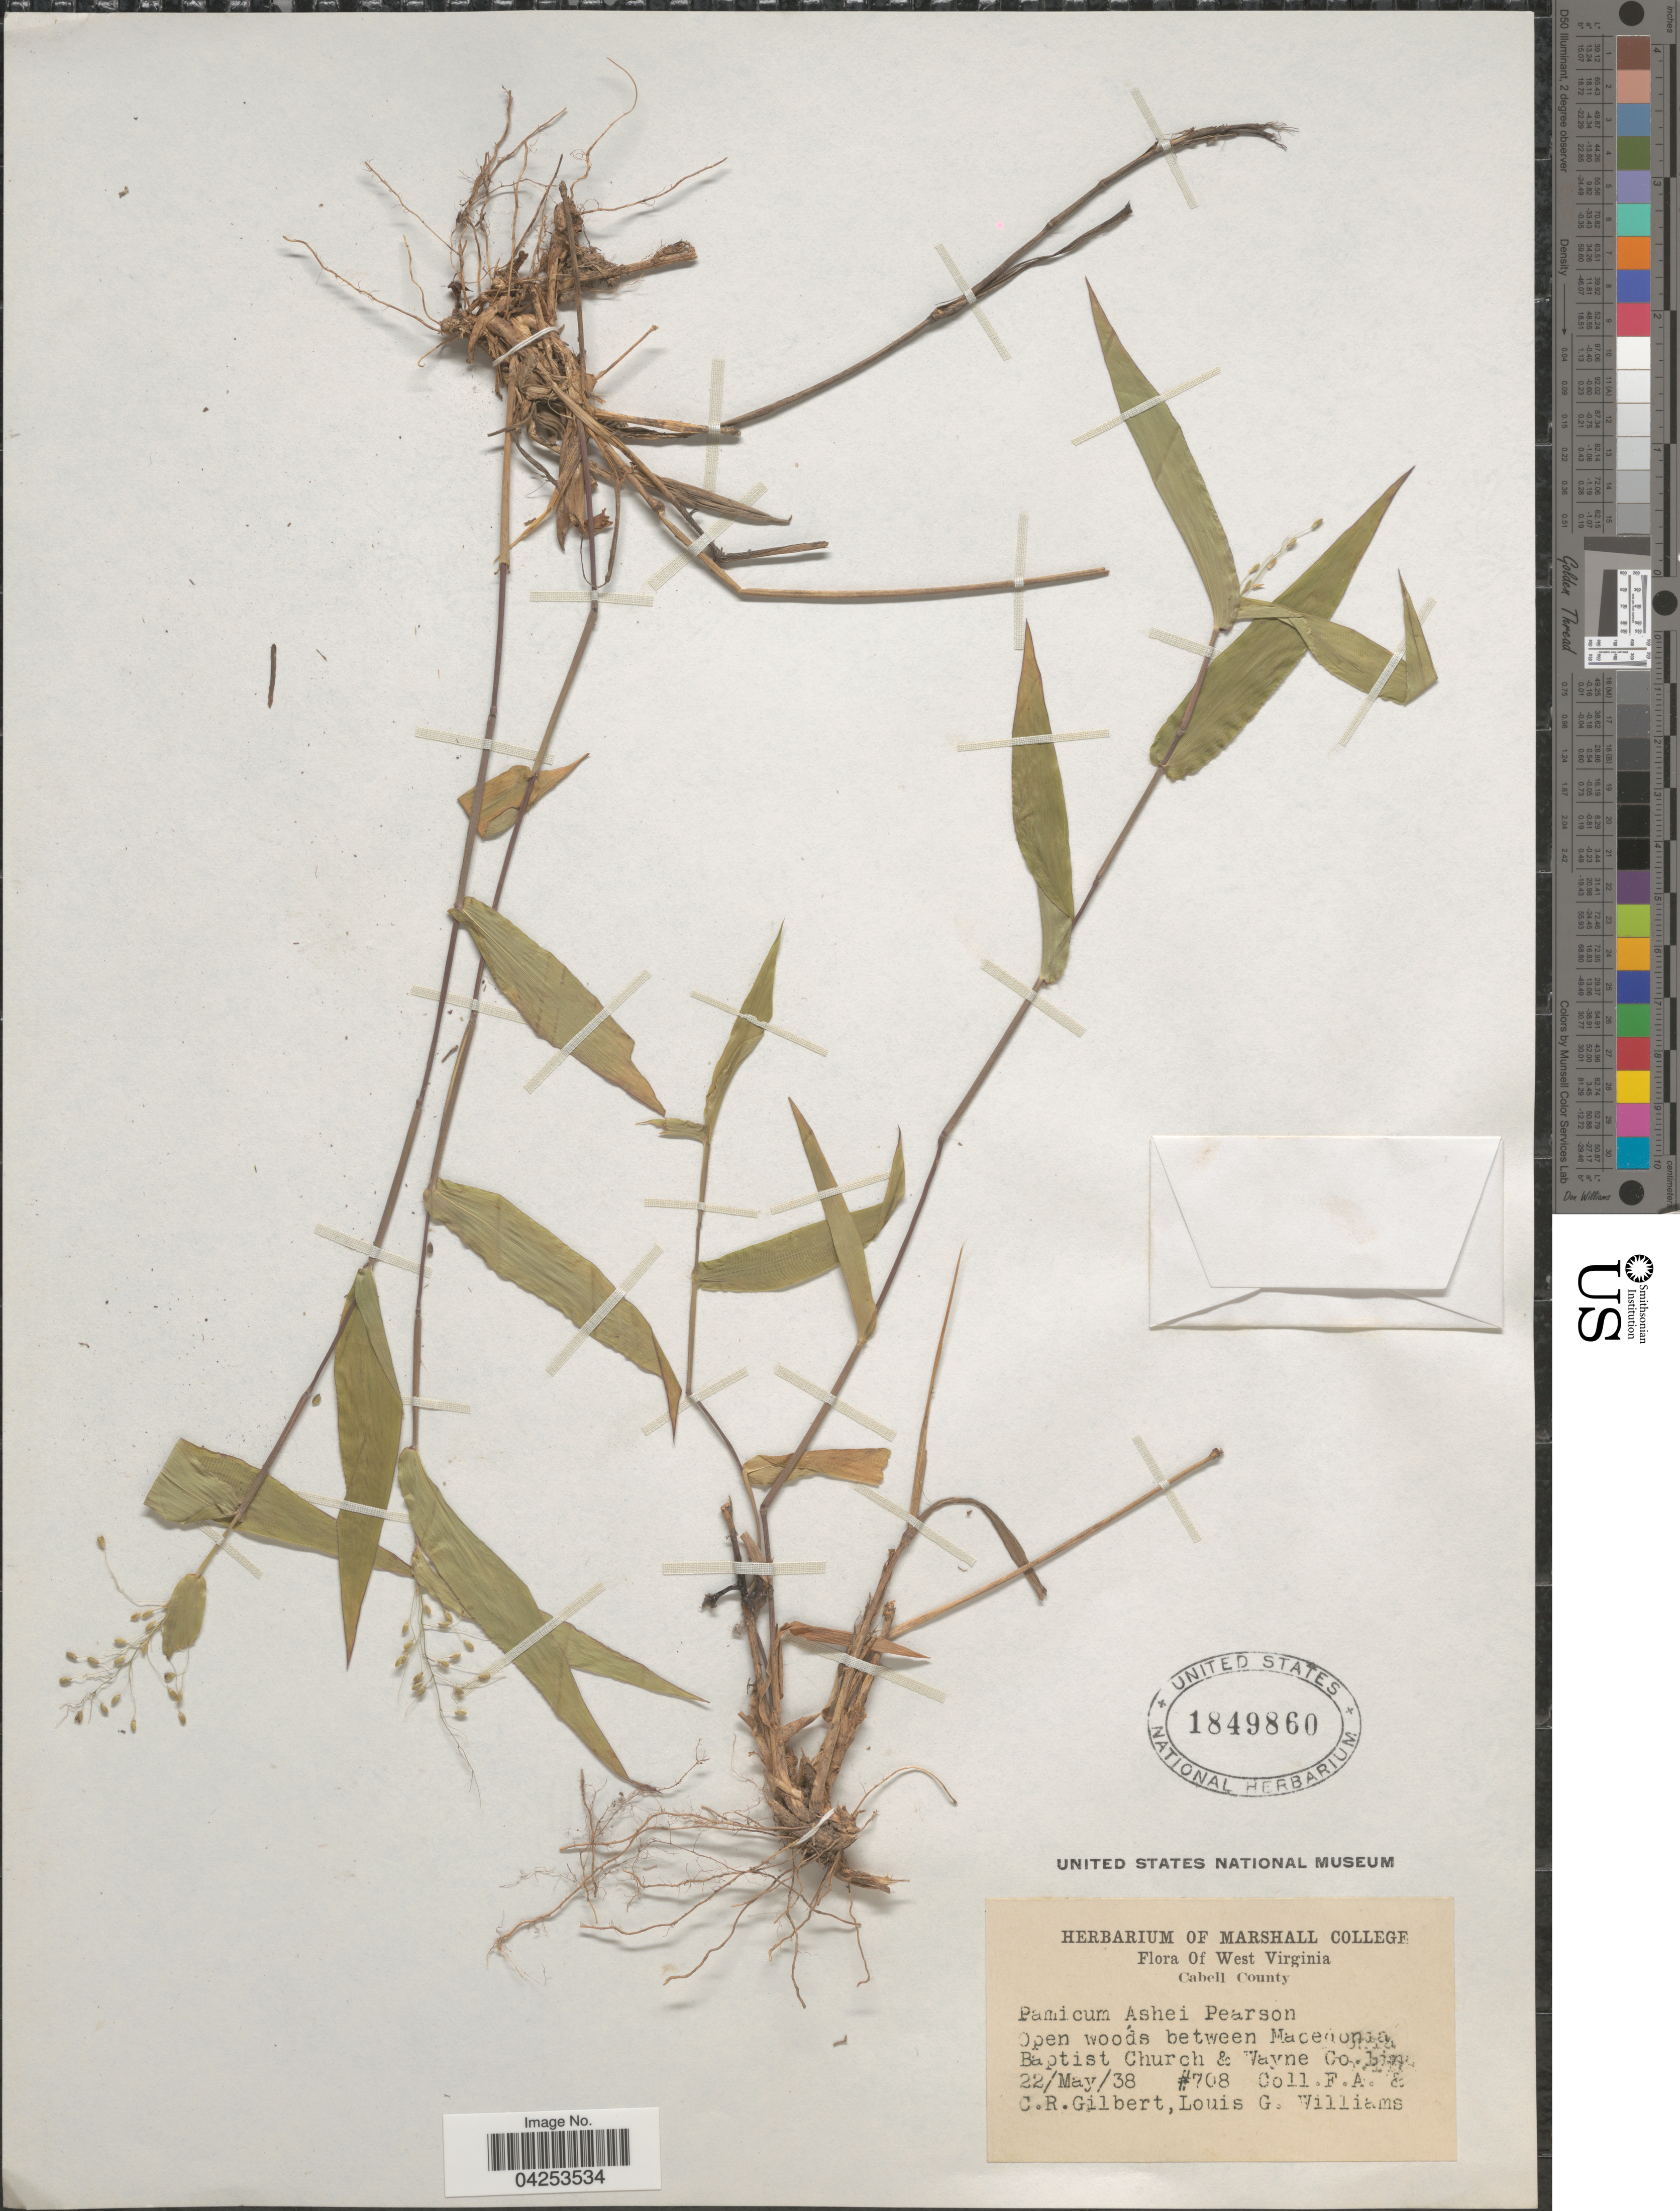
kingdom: Plantae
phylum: Tracheophyta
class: Liliopsida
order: Poales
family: Poaceae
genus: Dichanthelium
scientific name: Dichanthelium commutatum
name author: (Schult.) Gould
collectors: F. A. Gilbert, C. Gilbert & L. G. Williams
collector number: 708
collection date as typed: Transcribed d/m/y: 22/5/38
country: United States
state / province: West Virginia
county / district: Cabell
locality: Cabell County. Open woods between Macedonia Baptist Church & Wayne Co.line.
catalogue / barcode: US 1849860